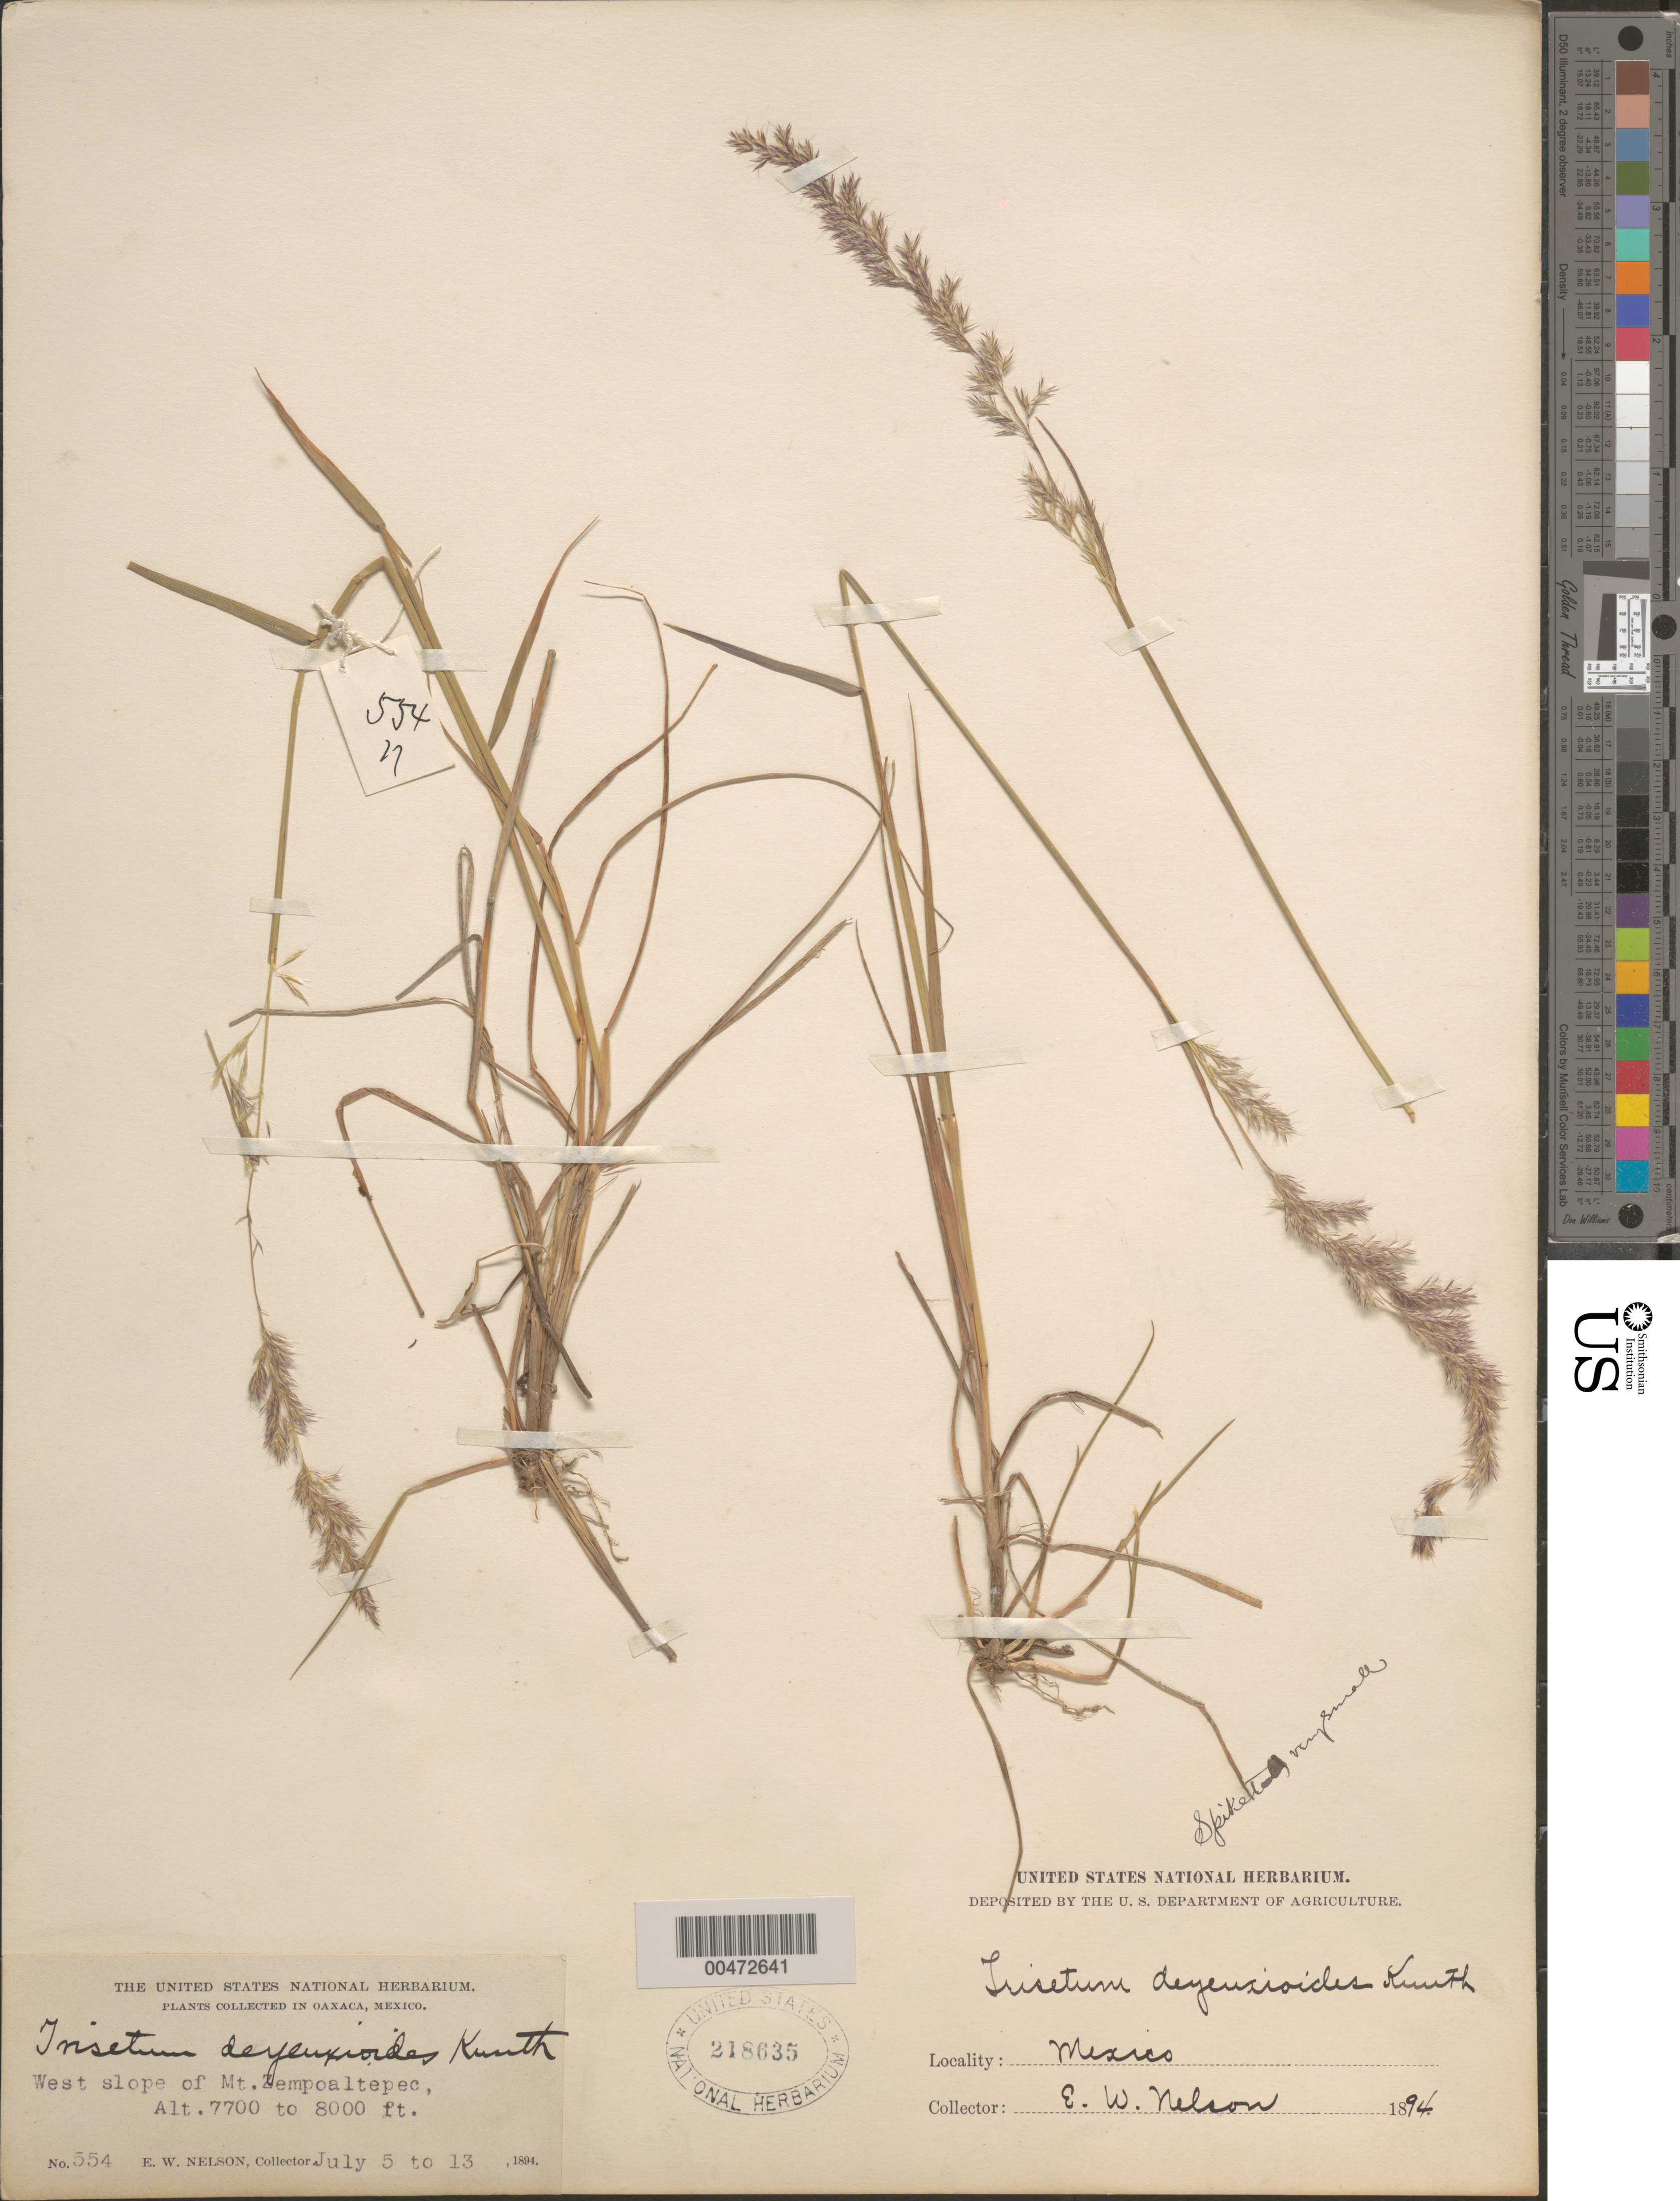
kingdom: Plantae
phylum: Tracheophyta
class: Liliopsida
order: Poales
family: Poaceae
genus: Trisetum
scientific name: Trisetum deyeuxioides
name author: (Kunth) Kunth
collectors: E. W. Nelson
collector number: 554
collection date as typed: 5 Jul 1894 to 13 Jul 1894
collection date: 1894-07-05/1894-07-13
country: Mexico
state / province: Oaxaca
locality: W slope of Mt Zempoaltepec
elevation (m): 2347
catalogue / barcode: US 218635